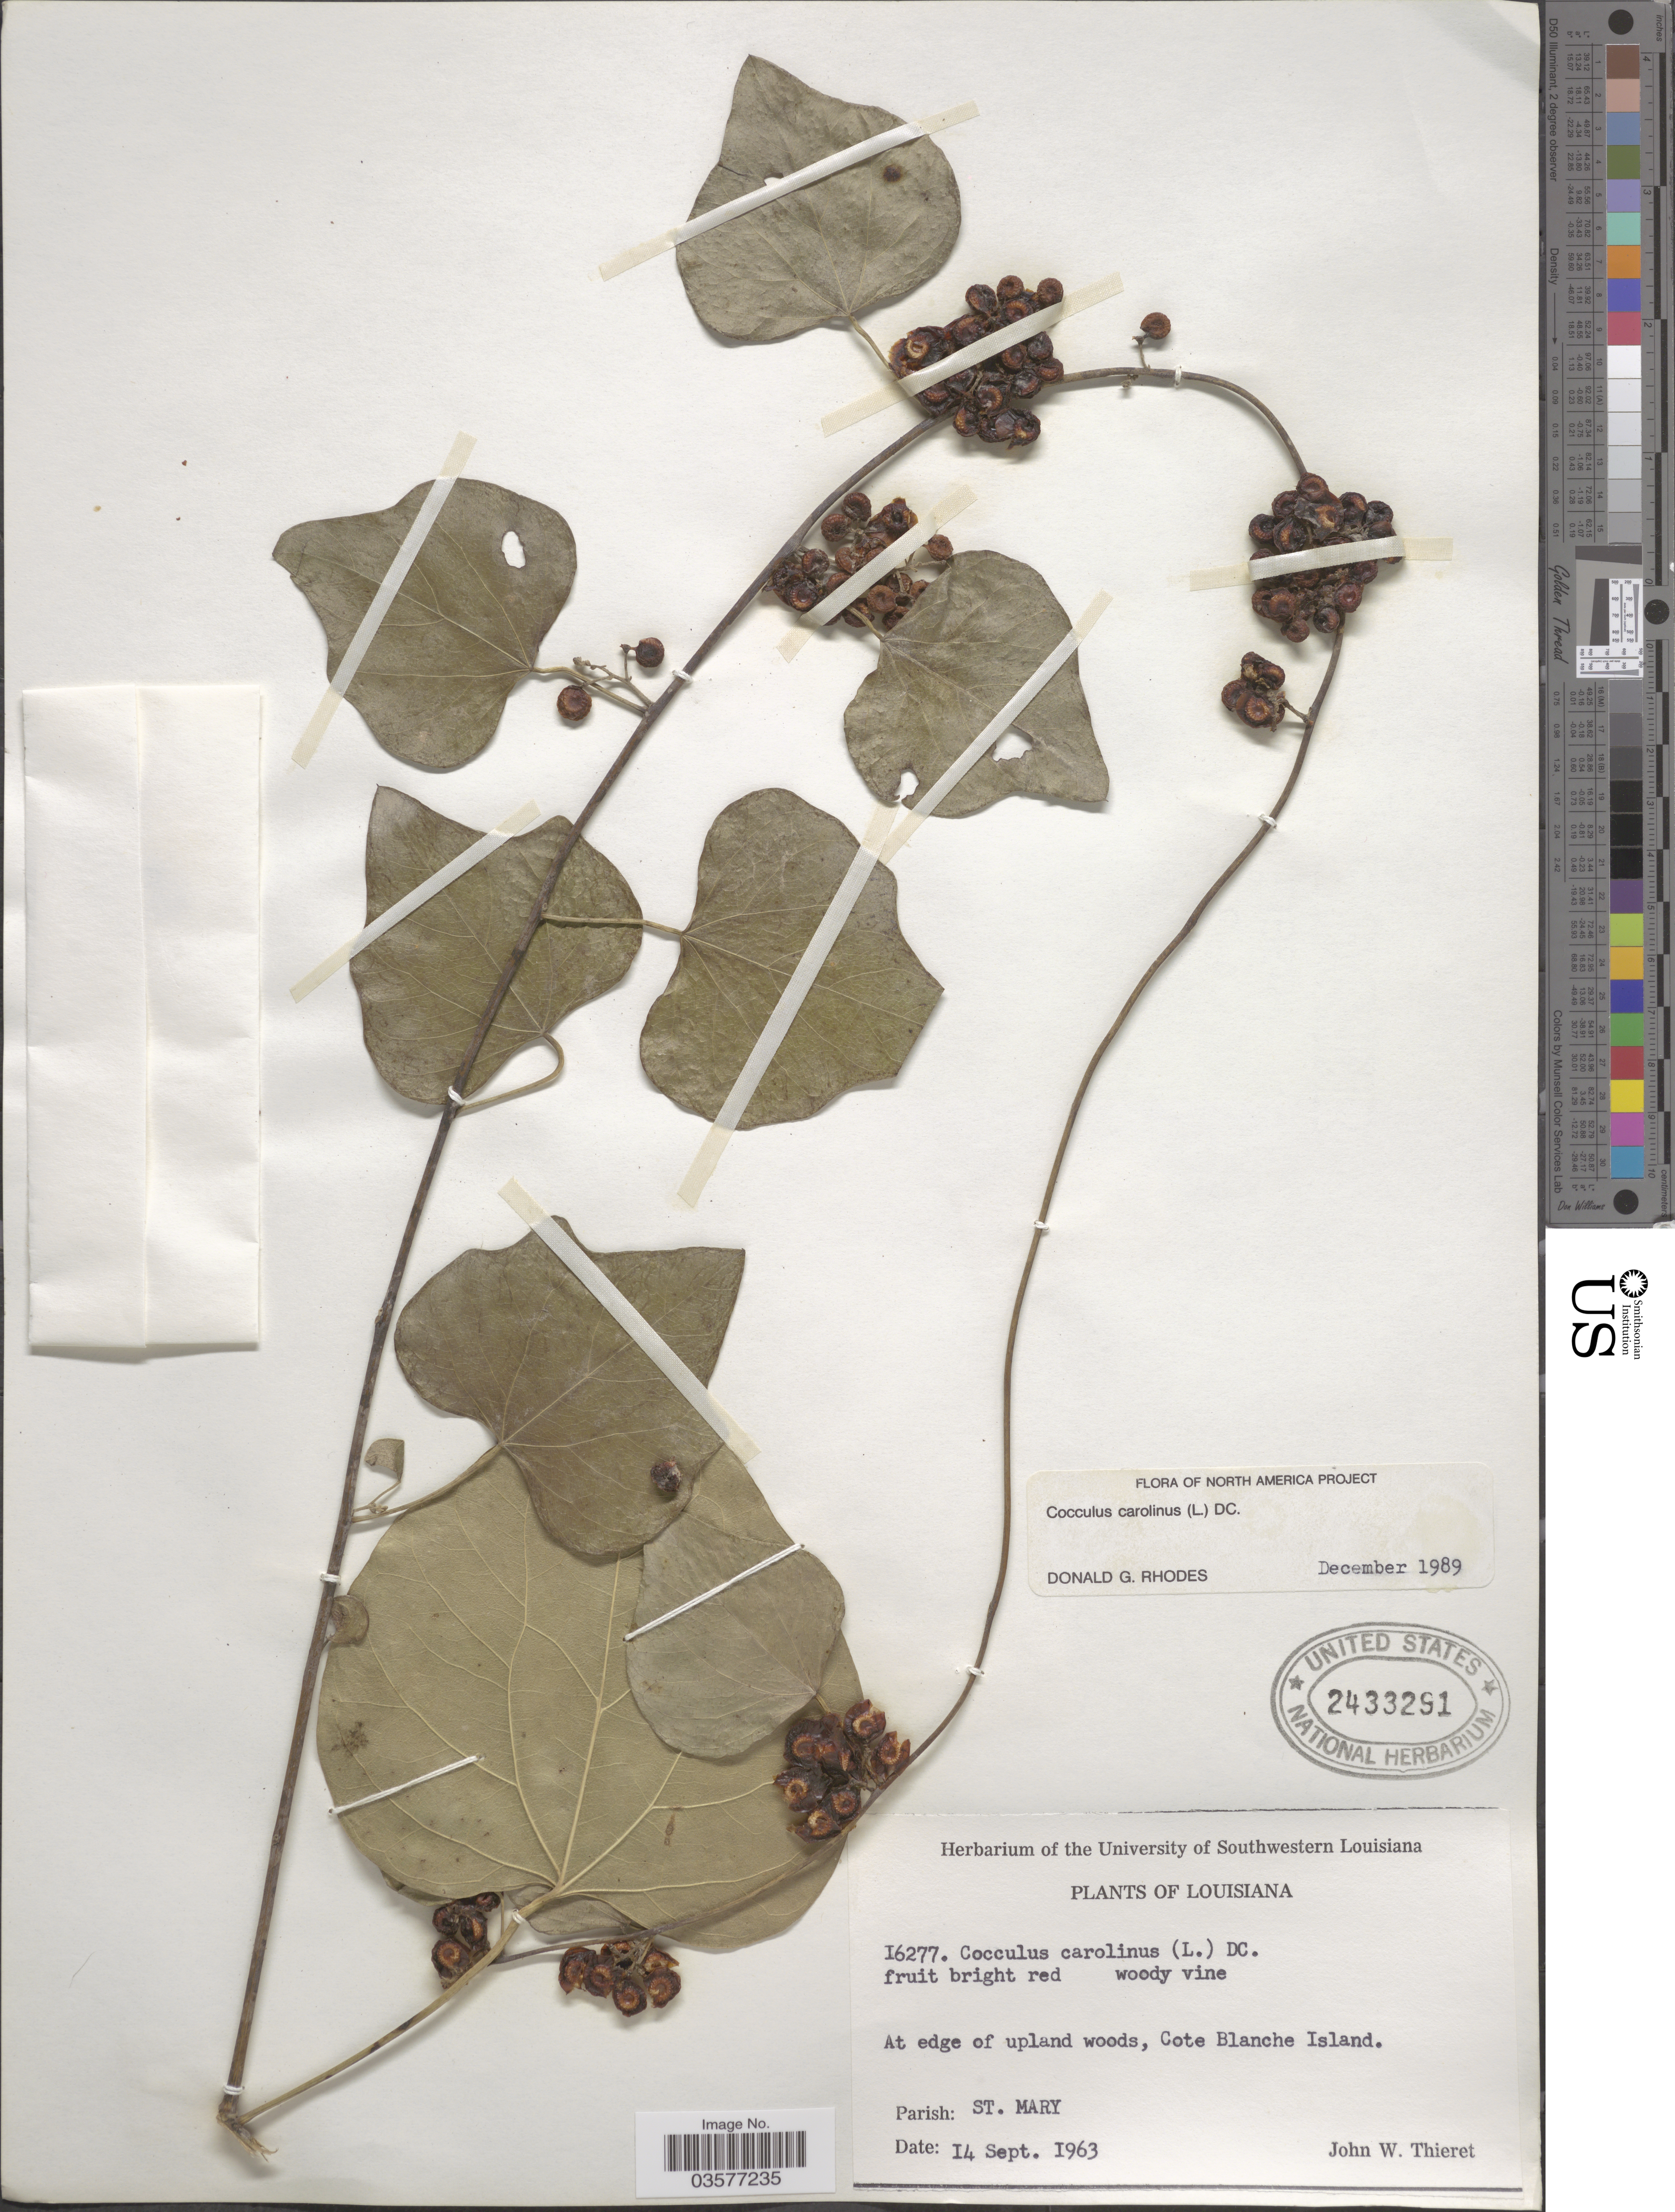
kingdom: Plantae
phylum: Tracheophyta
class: Magnoliopsida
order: Ranunculales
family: Menispermaceae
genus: Cocculus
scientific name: Cocculus carolinus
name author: (L.) DC.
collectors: J. W. Thieret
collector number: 16277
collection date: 1963-09-14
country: United States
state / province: Louisiana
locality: At edge of upland woods, Cote Blanche Island. Parish: St. Mary.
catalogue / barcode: US 2433291